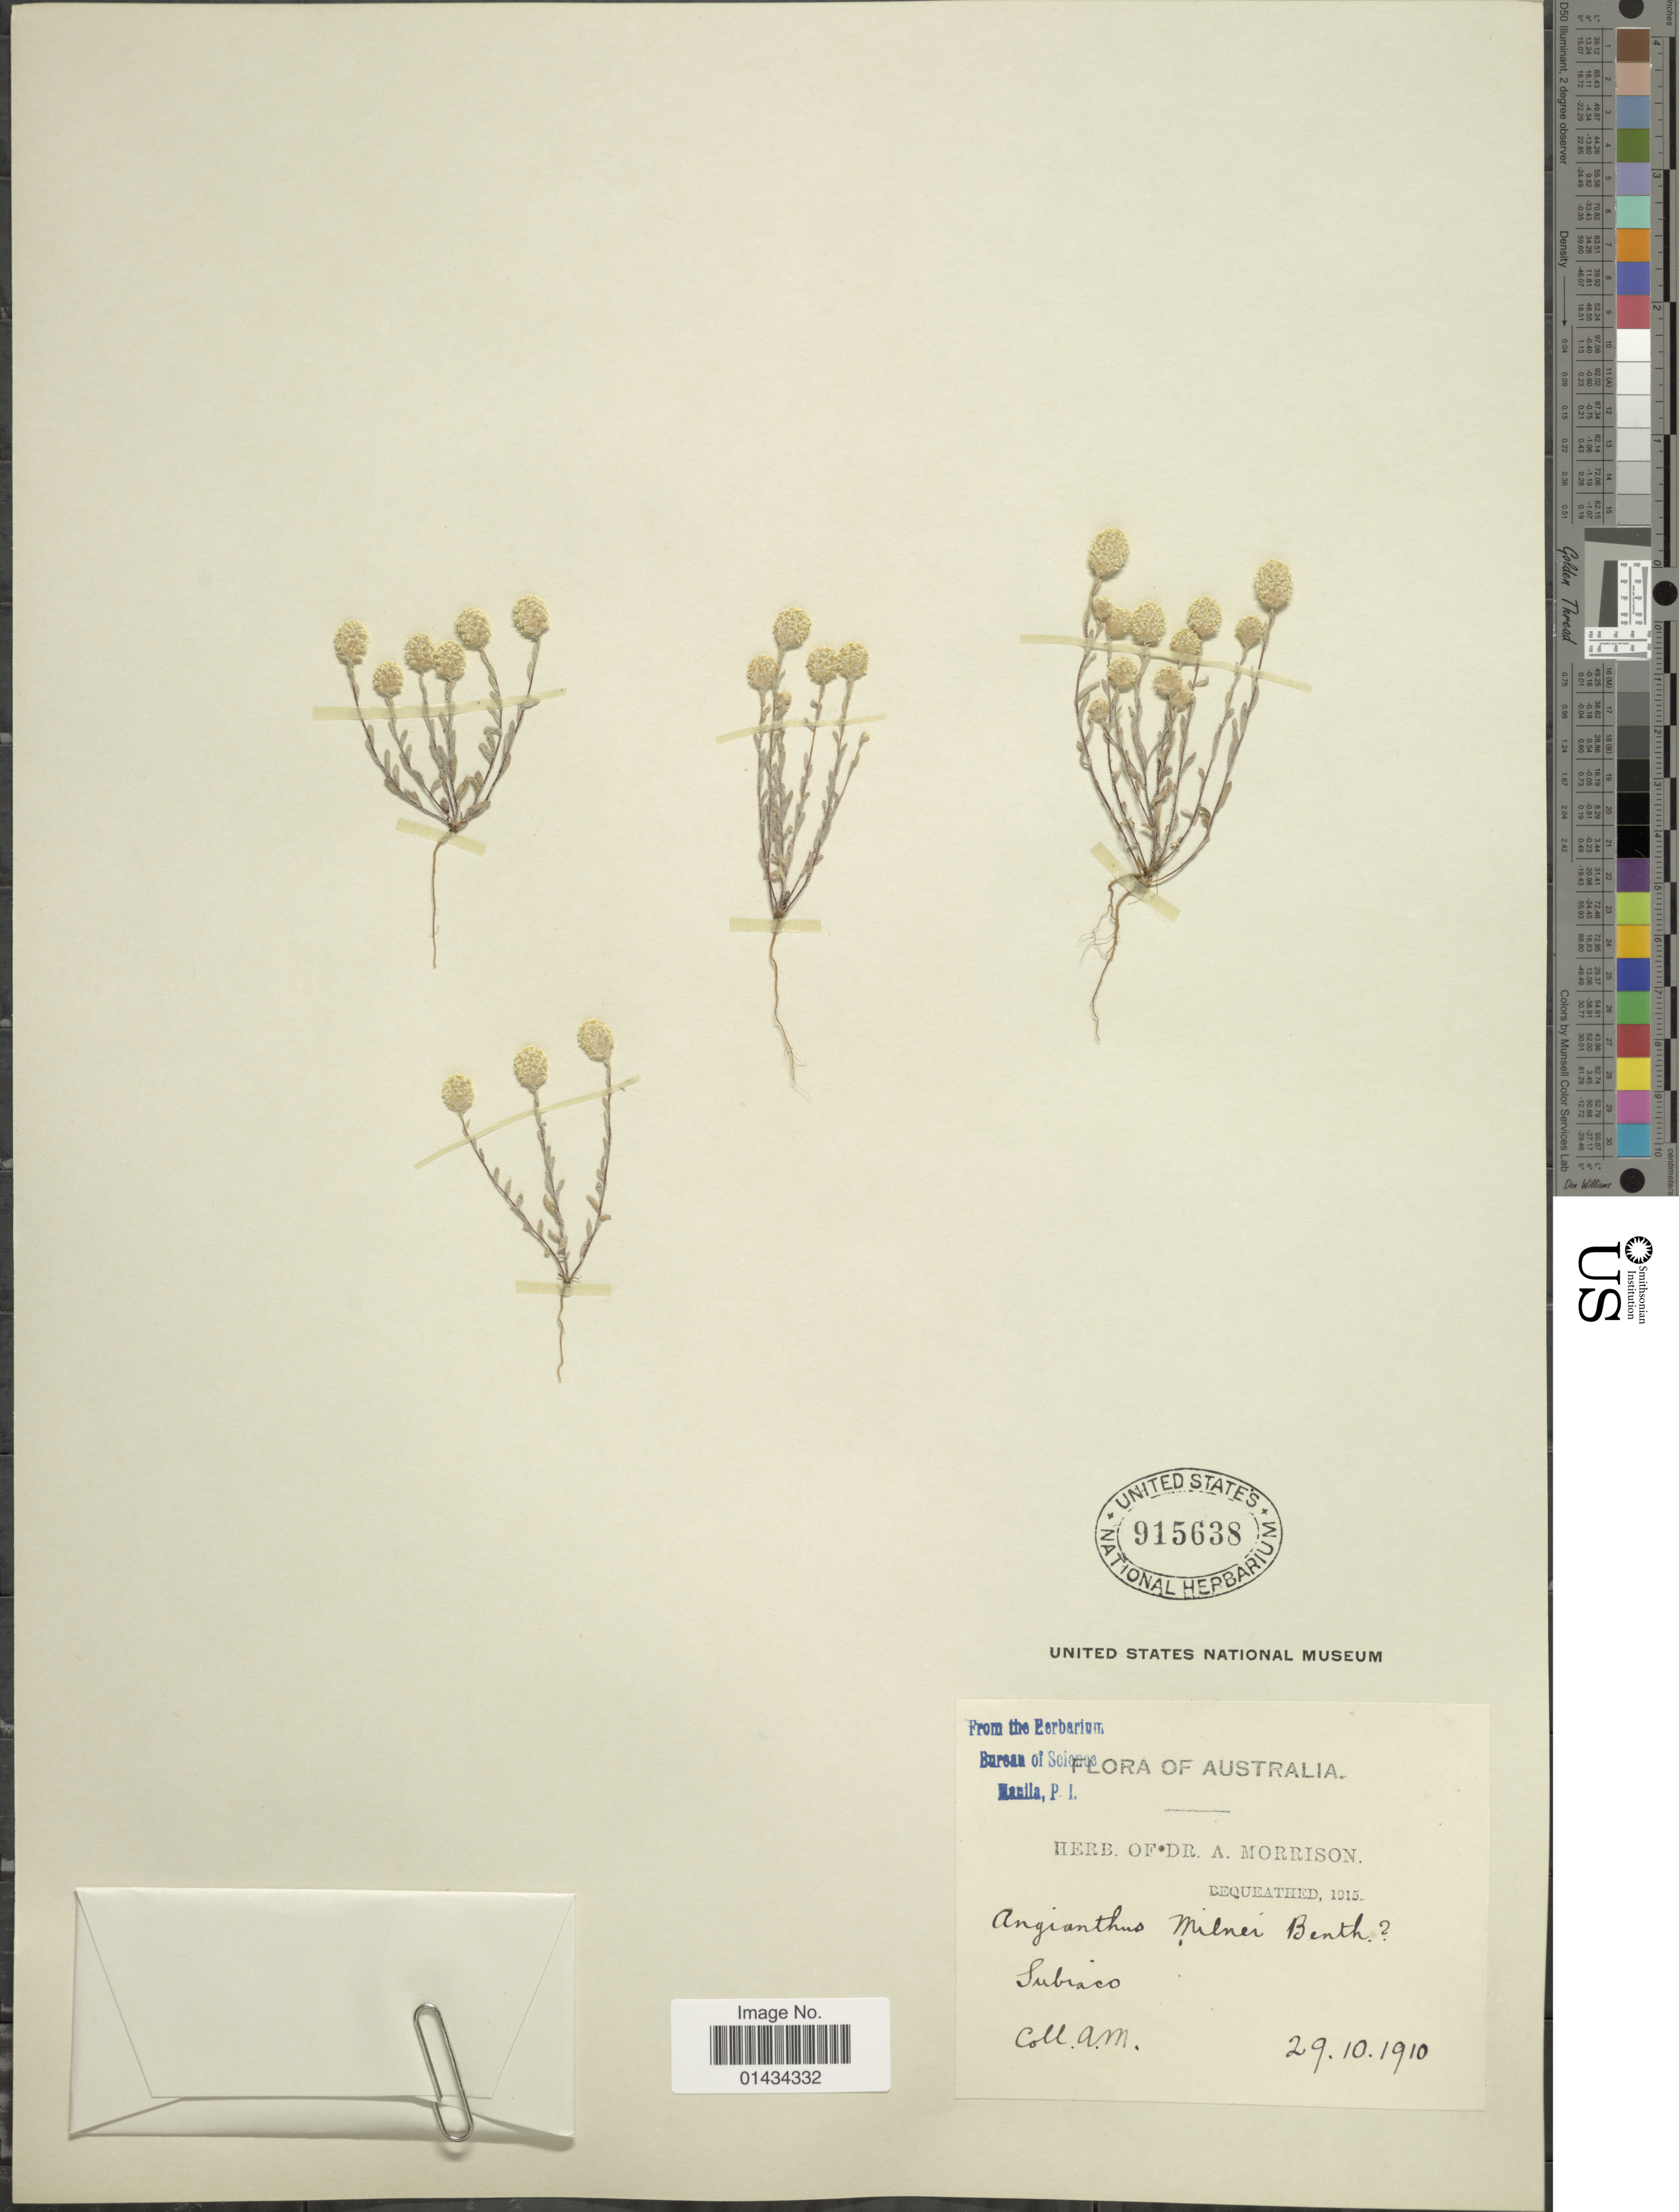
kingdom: Plantae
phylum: Tracheophyta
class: Magnoliopsida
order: Asterales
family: Asteraceae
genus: Angianthus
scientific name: Angianthus milnei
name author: Benth.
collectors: A. Morrison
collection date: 1910-10-29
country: Australia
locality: Subaco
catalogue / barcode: US 915638